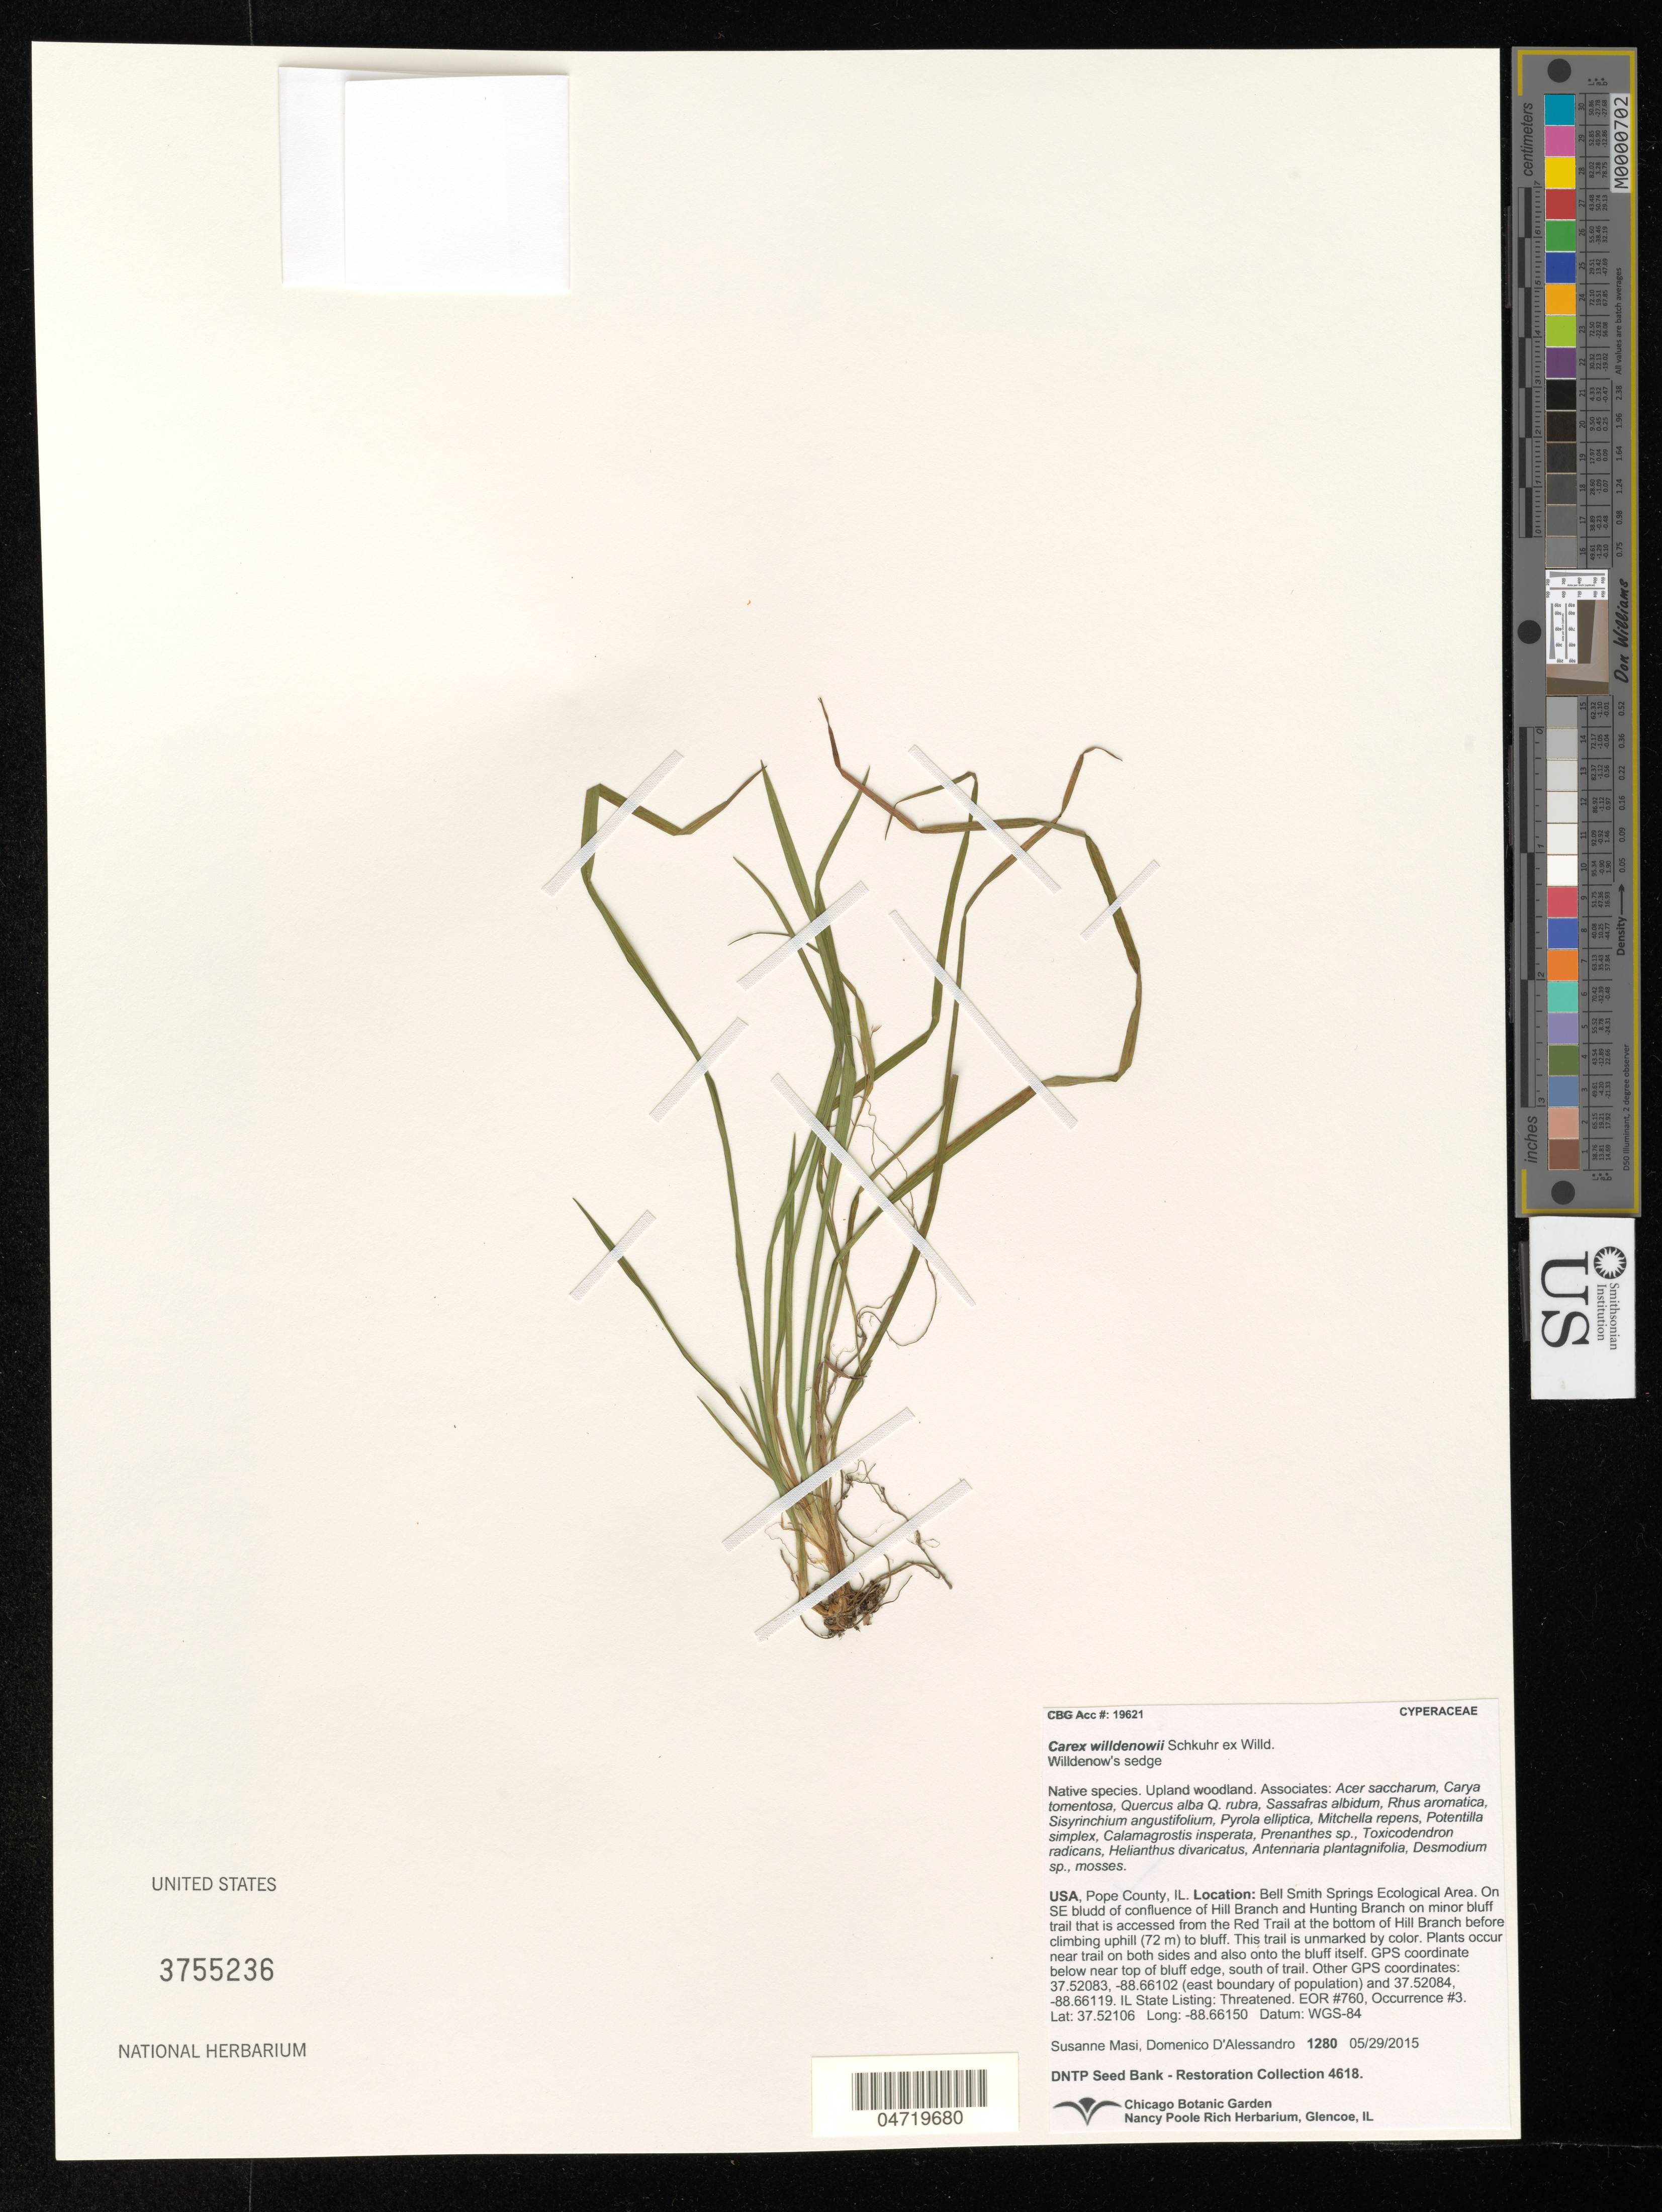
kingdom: Plantae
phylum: Tracheophyta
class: Liliopsida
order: Poales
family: Cyperaceae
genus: Carex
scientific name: Carex willdenowii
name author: Willd.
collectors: S. Masi & D. D'alessandro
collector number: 1280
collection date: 2015-05-29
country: United States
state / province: Illinois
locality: Pope County, IL. Bell Smith Springs Ecological Area. On SE bludd of confluence of Hill Branch and Hunting Branch on minor bluff trail that is accessed from the Red Trail at the bottom of Hill Branch before cilmbing uphill (72 m) to bluff. This trail is unmarked by color. Plants occur near trail on both sides and also onto the bluff itself. GPS coordinate below near top of bluff edge, south of trail. Other GPS coordinates: 37.52083, -88.66102 (east boundary of population) and 37.52084, -88.66119.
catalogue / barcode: US 3755236